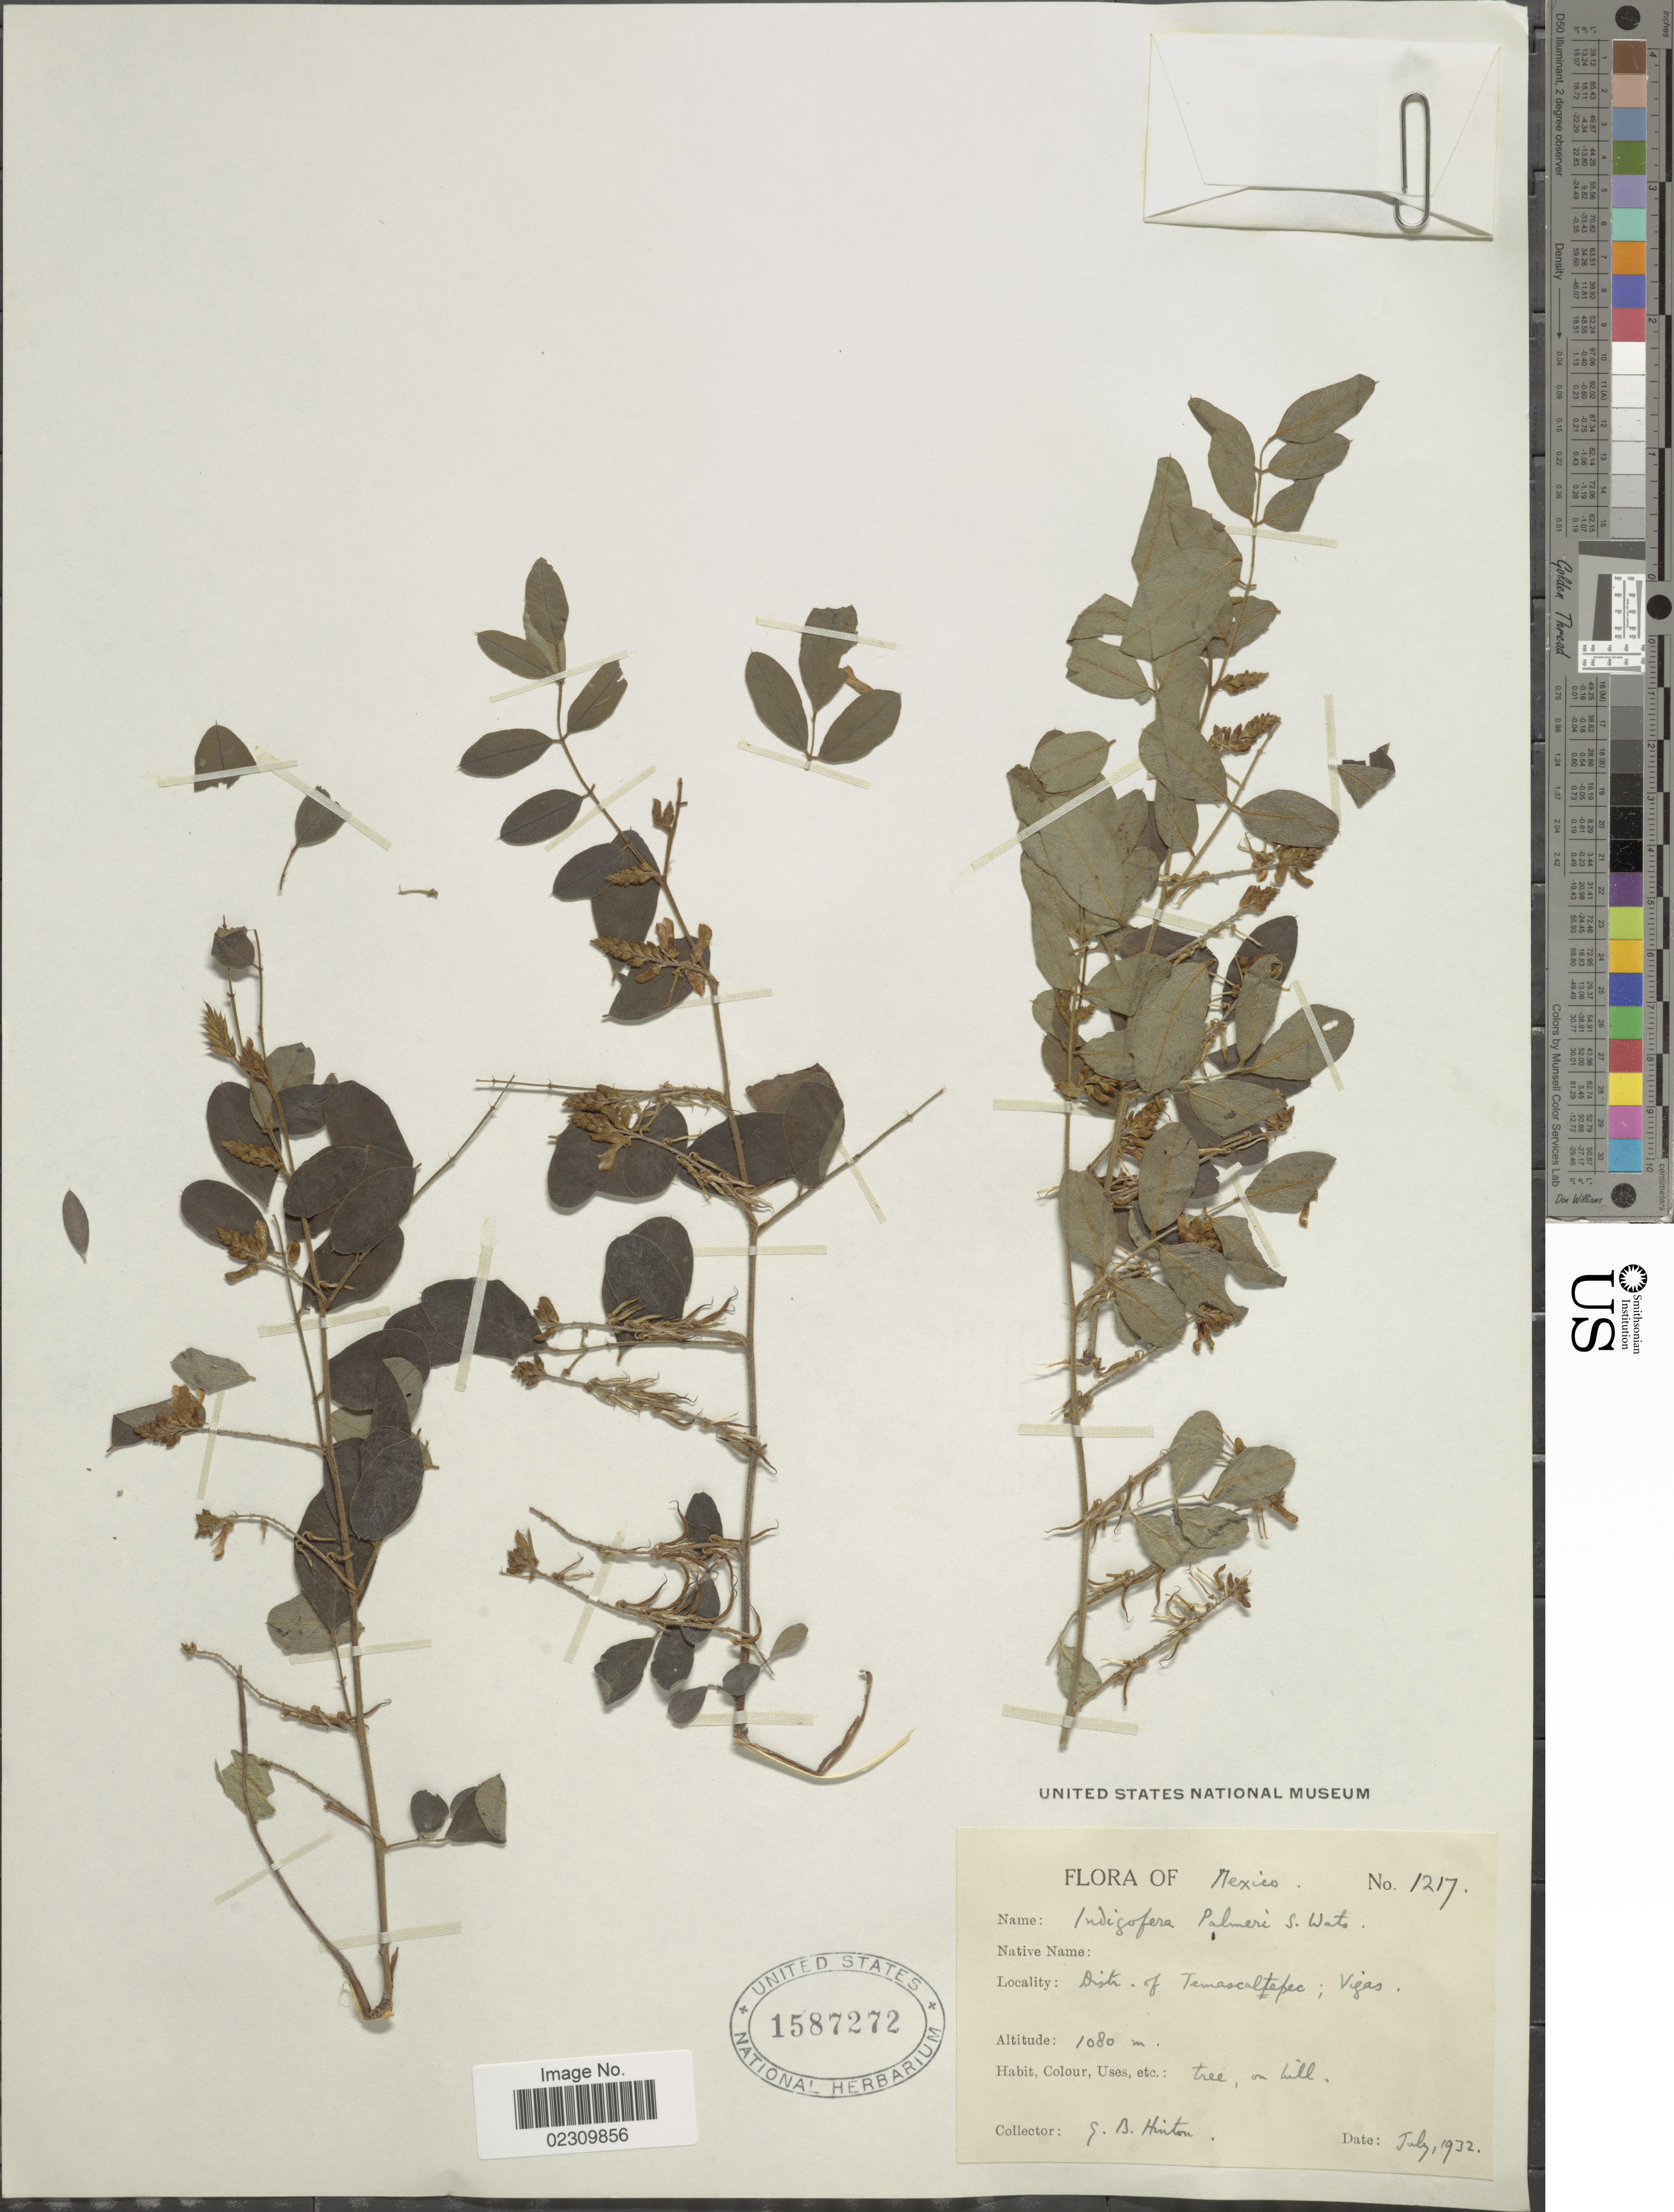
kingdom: Plantae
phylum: Tracheophyta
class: Magnoliopsida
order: Fabales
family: Fabaceae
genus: Indigofera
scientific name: Indigofera palmeri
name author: S. Watson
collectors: G. B. Hinton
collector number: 1217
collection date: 1932-07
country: Mexico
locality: Distr. of Temascaltepec, Vigas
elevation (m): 1080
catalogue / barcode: US 1587272